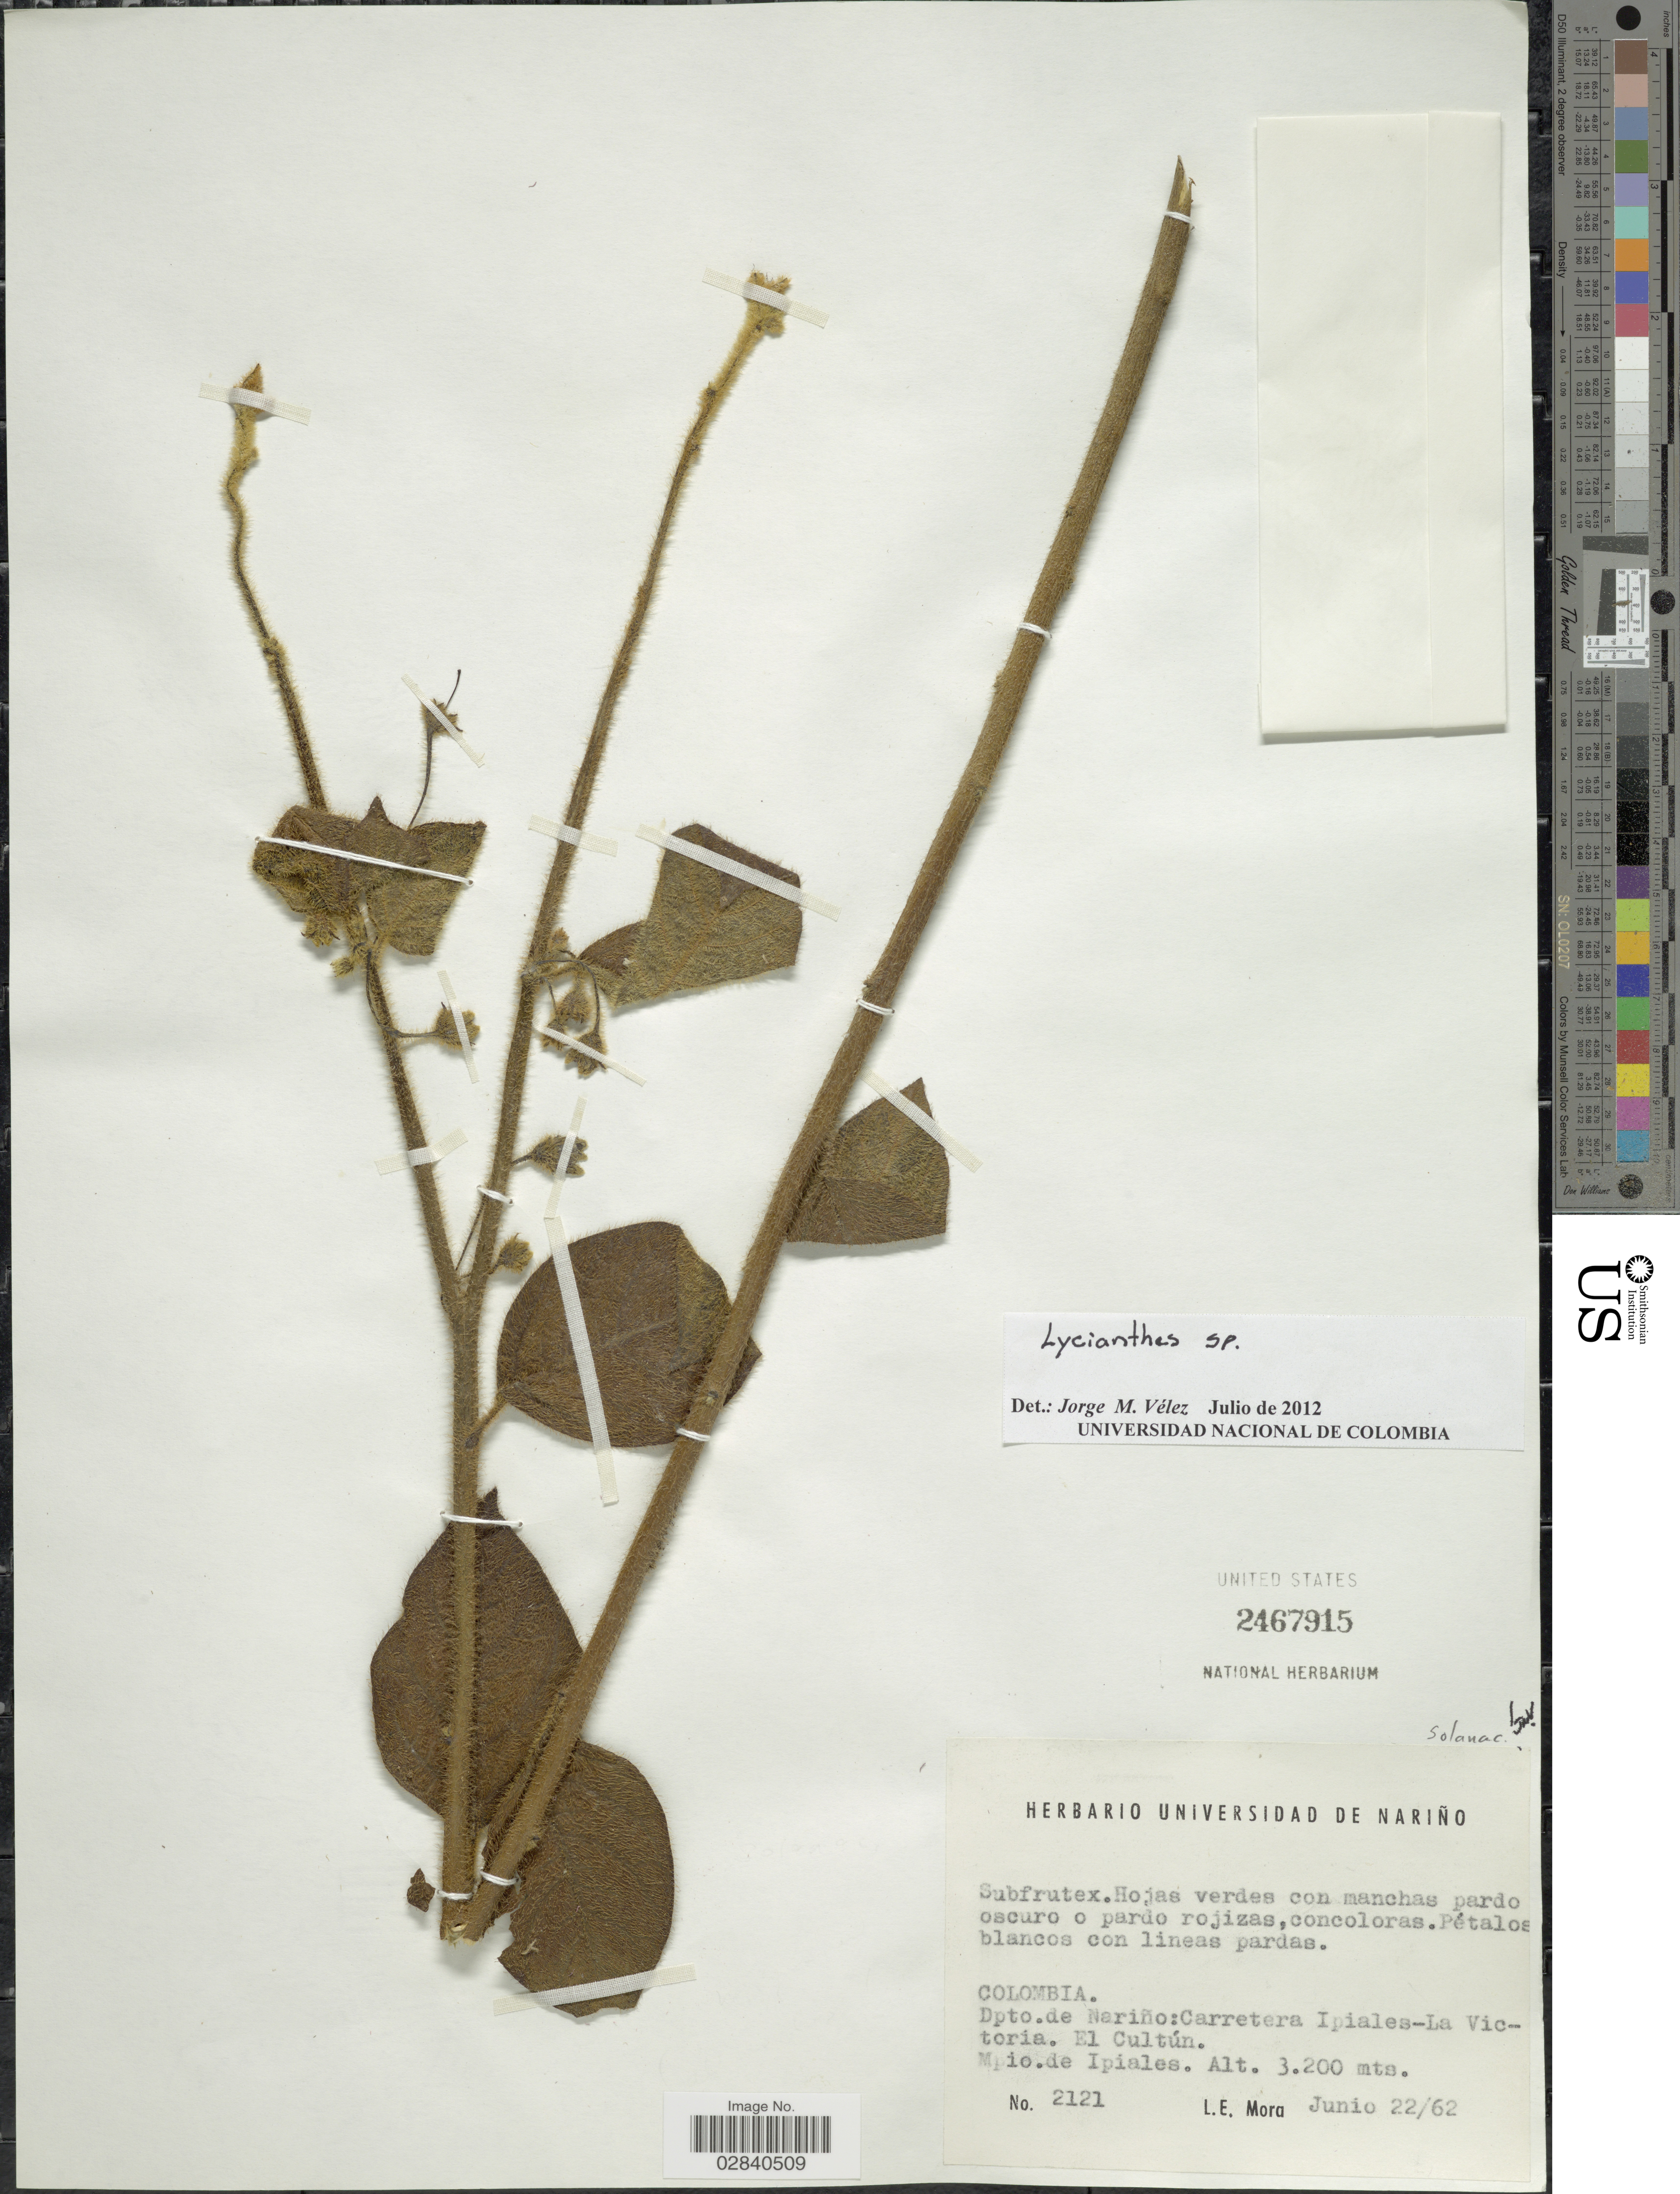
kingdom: Plantae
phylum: Tracheophyta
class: Magnoliopsida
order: Solanales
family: Solanaceae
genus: Lycianthes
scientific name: Lycianthes sp.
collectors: L. Mora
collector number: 2121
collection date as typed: Transcribed d/m/y: 22/6/62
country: Colombia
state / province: Nariño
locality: Dpto. de Nariño: Carretera Ipiales-La Victoria, El Cultún, Mpio de Ipiales.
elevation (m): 3200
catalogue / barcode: US 2467915